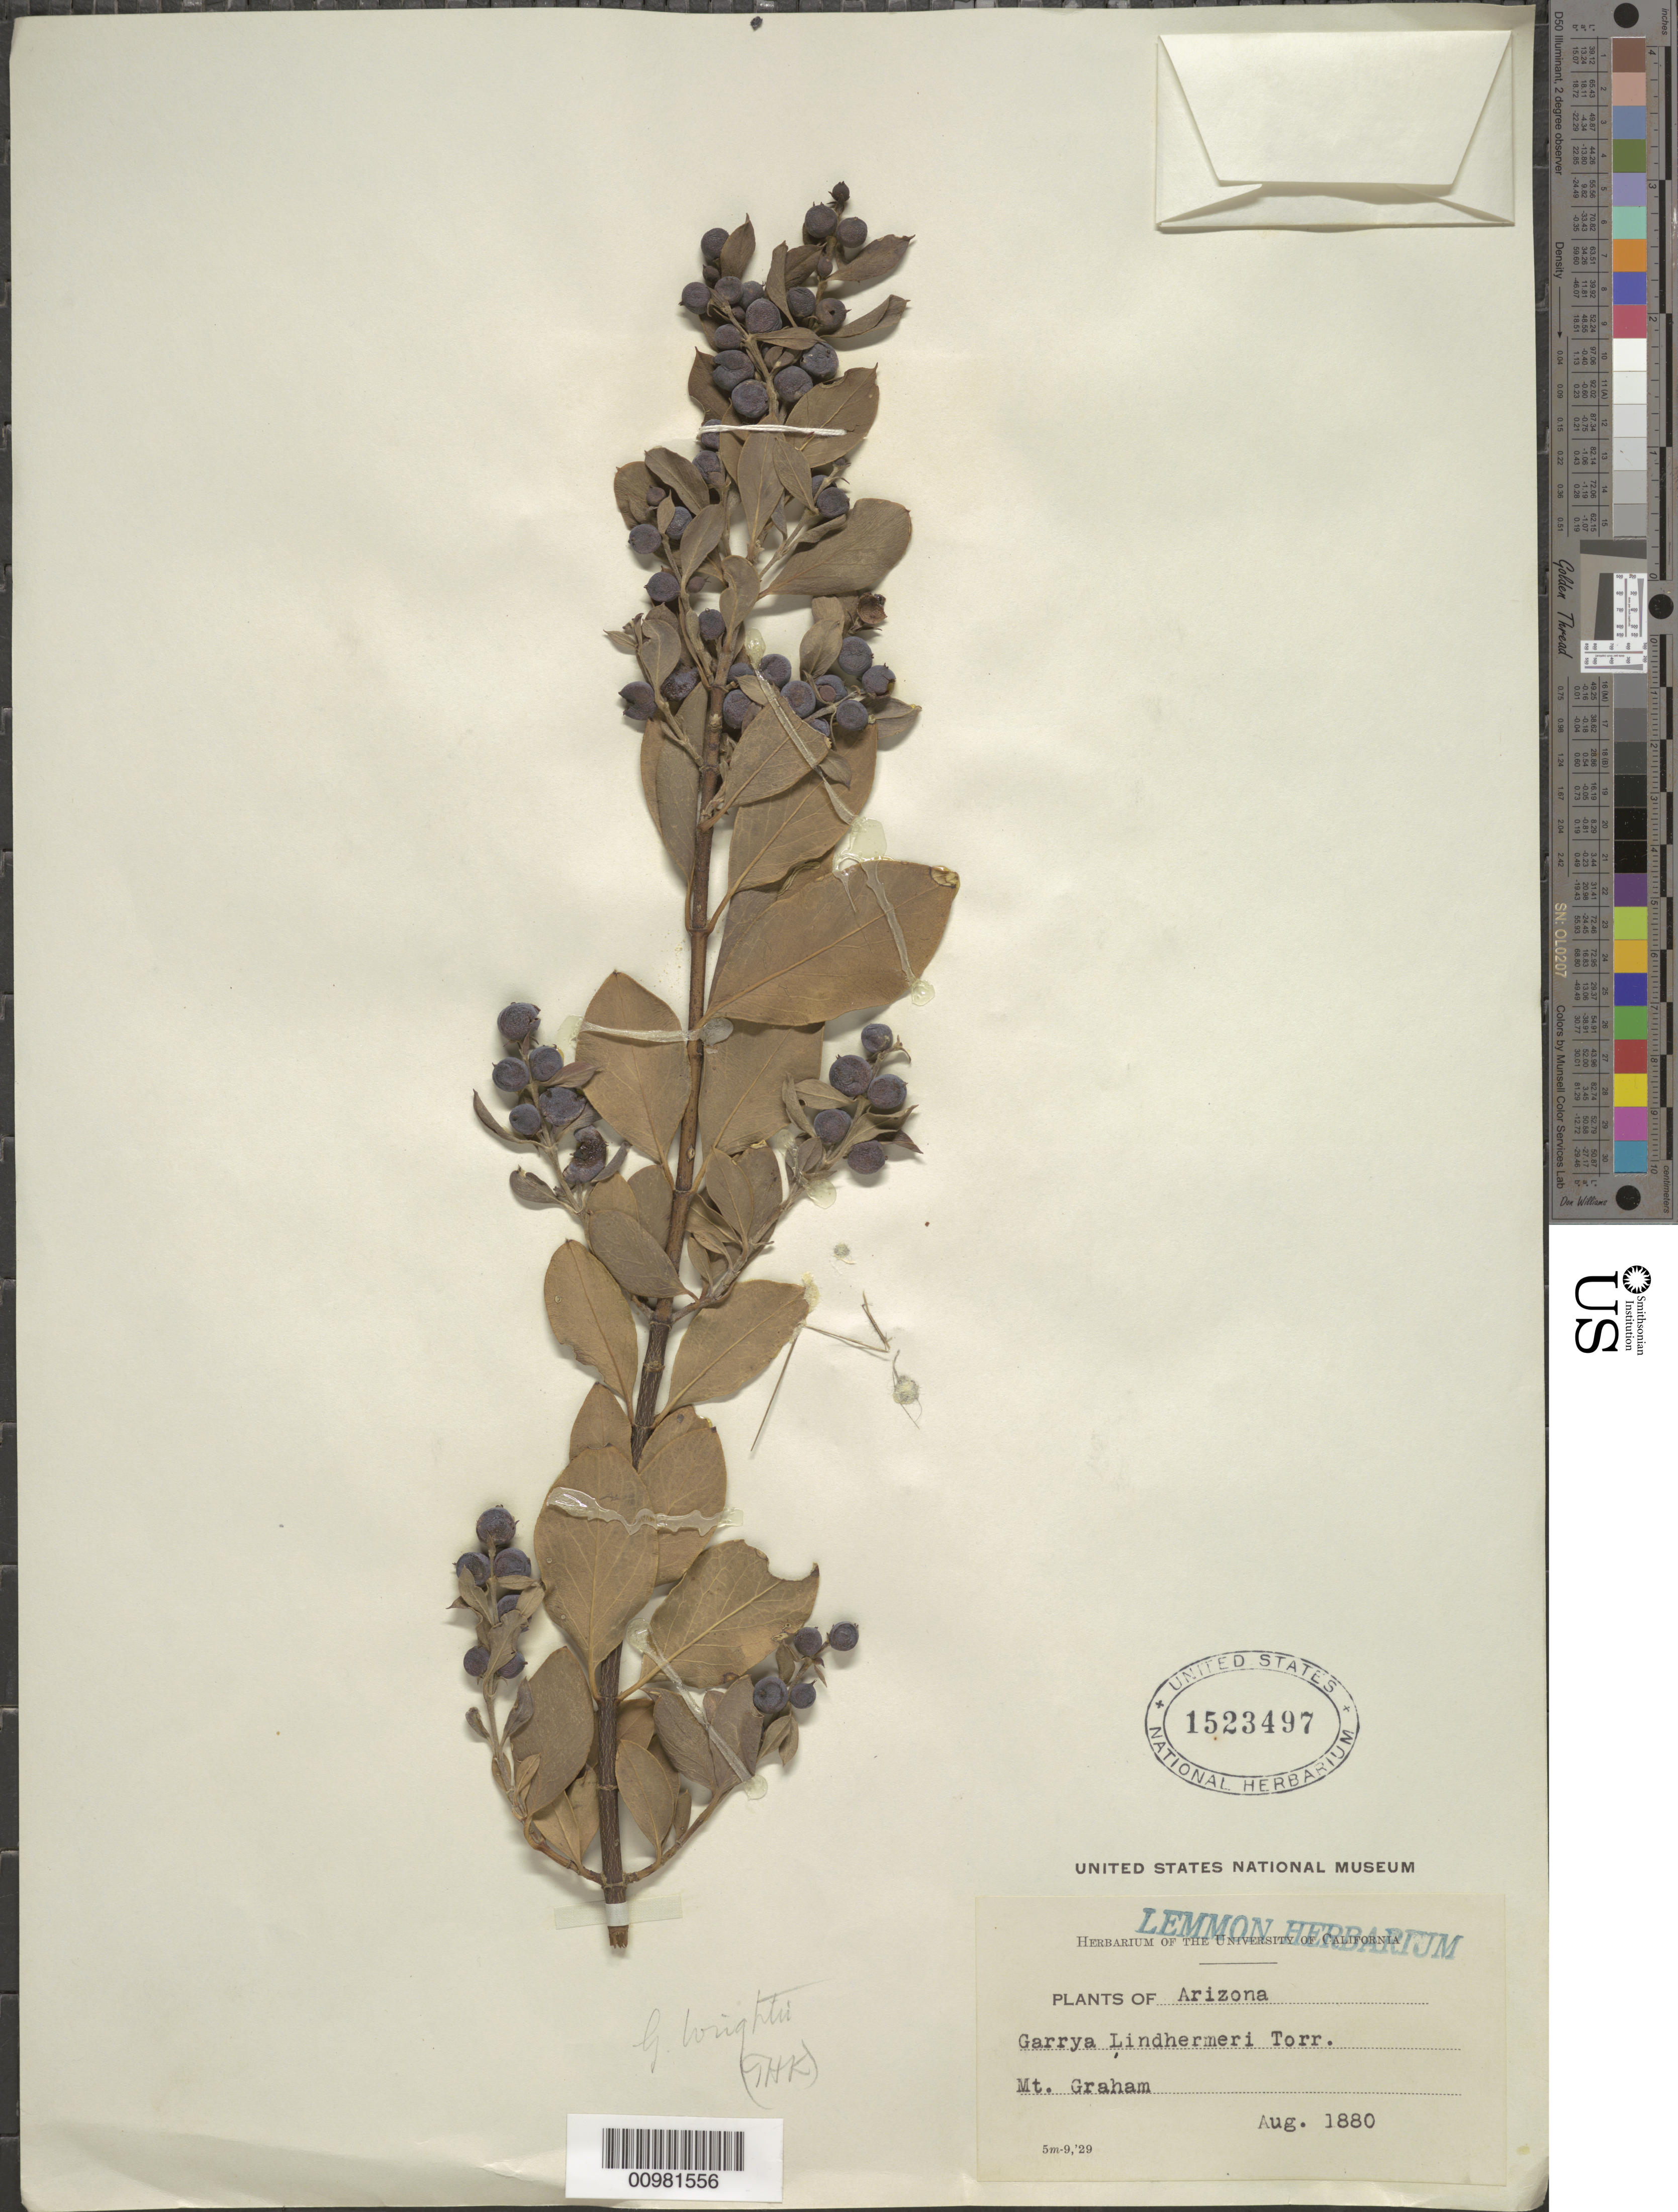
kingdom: Plantae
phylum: Tracheophyta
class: Magnoliopsida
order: Garryales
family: Garryaceae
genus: Garrya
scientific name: Garrya wrightii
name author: Torr.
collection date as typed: Aug 1880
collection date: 1880-08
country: United States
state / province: Arizona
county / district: Graham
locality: Mount Graham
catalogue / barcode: US 1529497